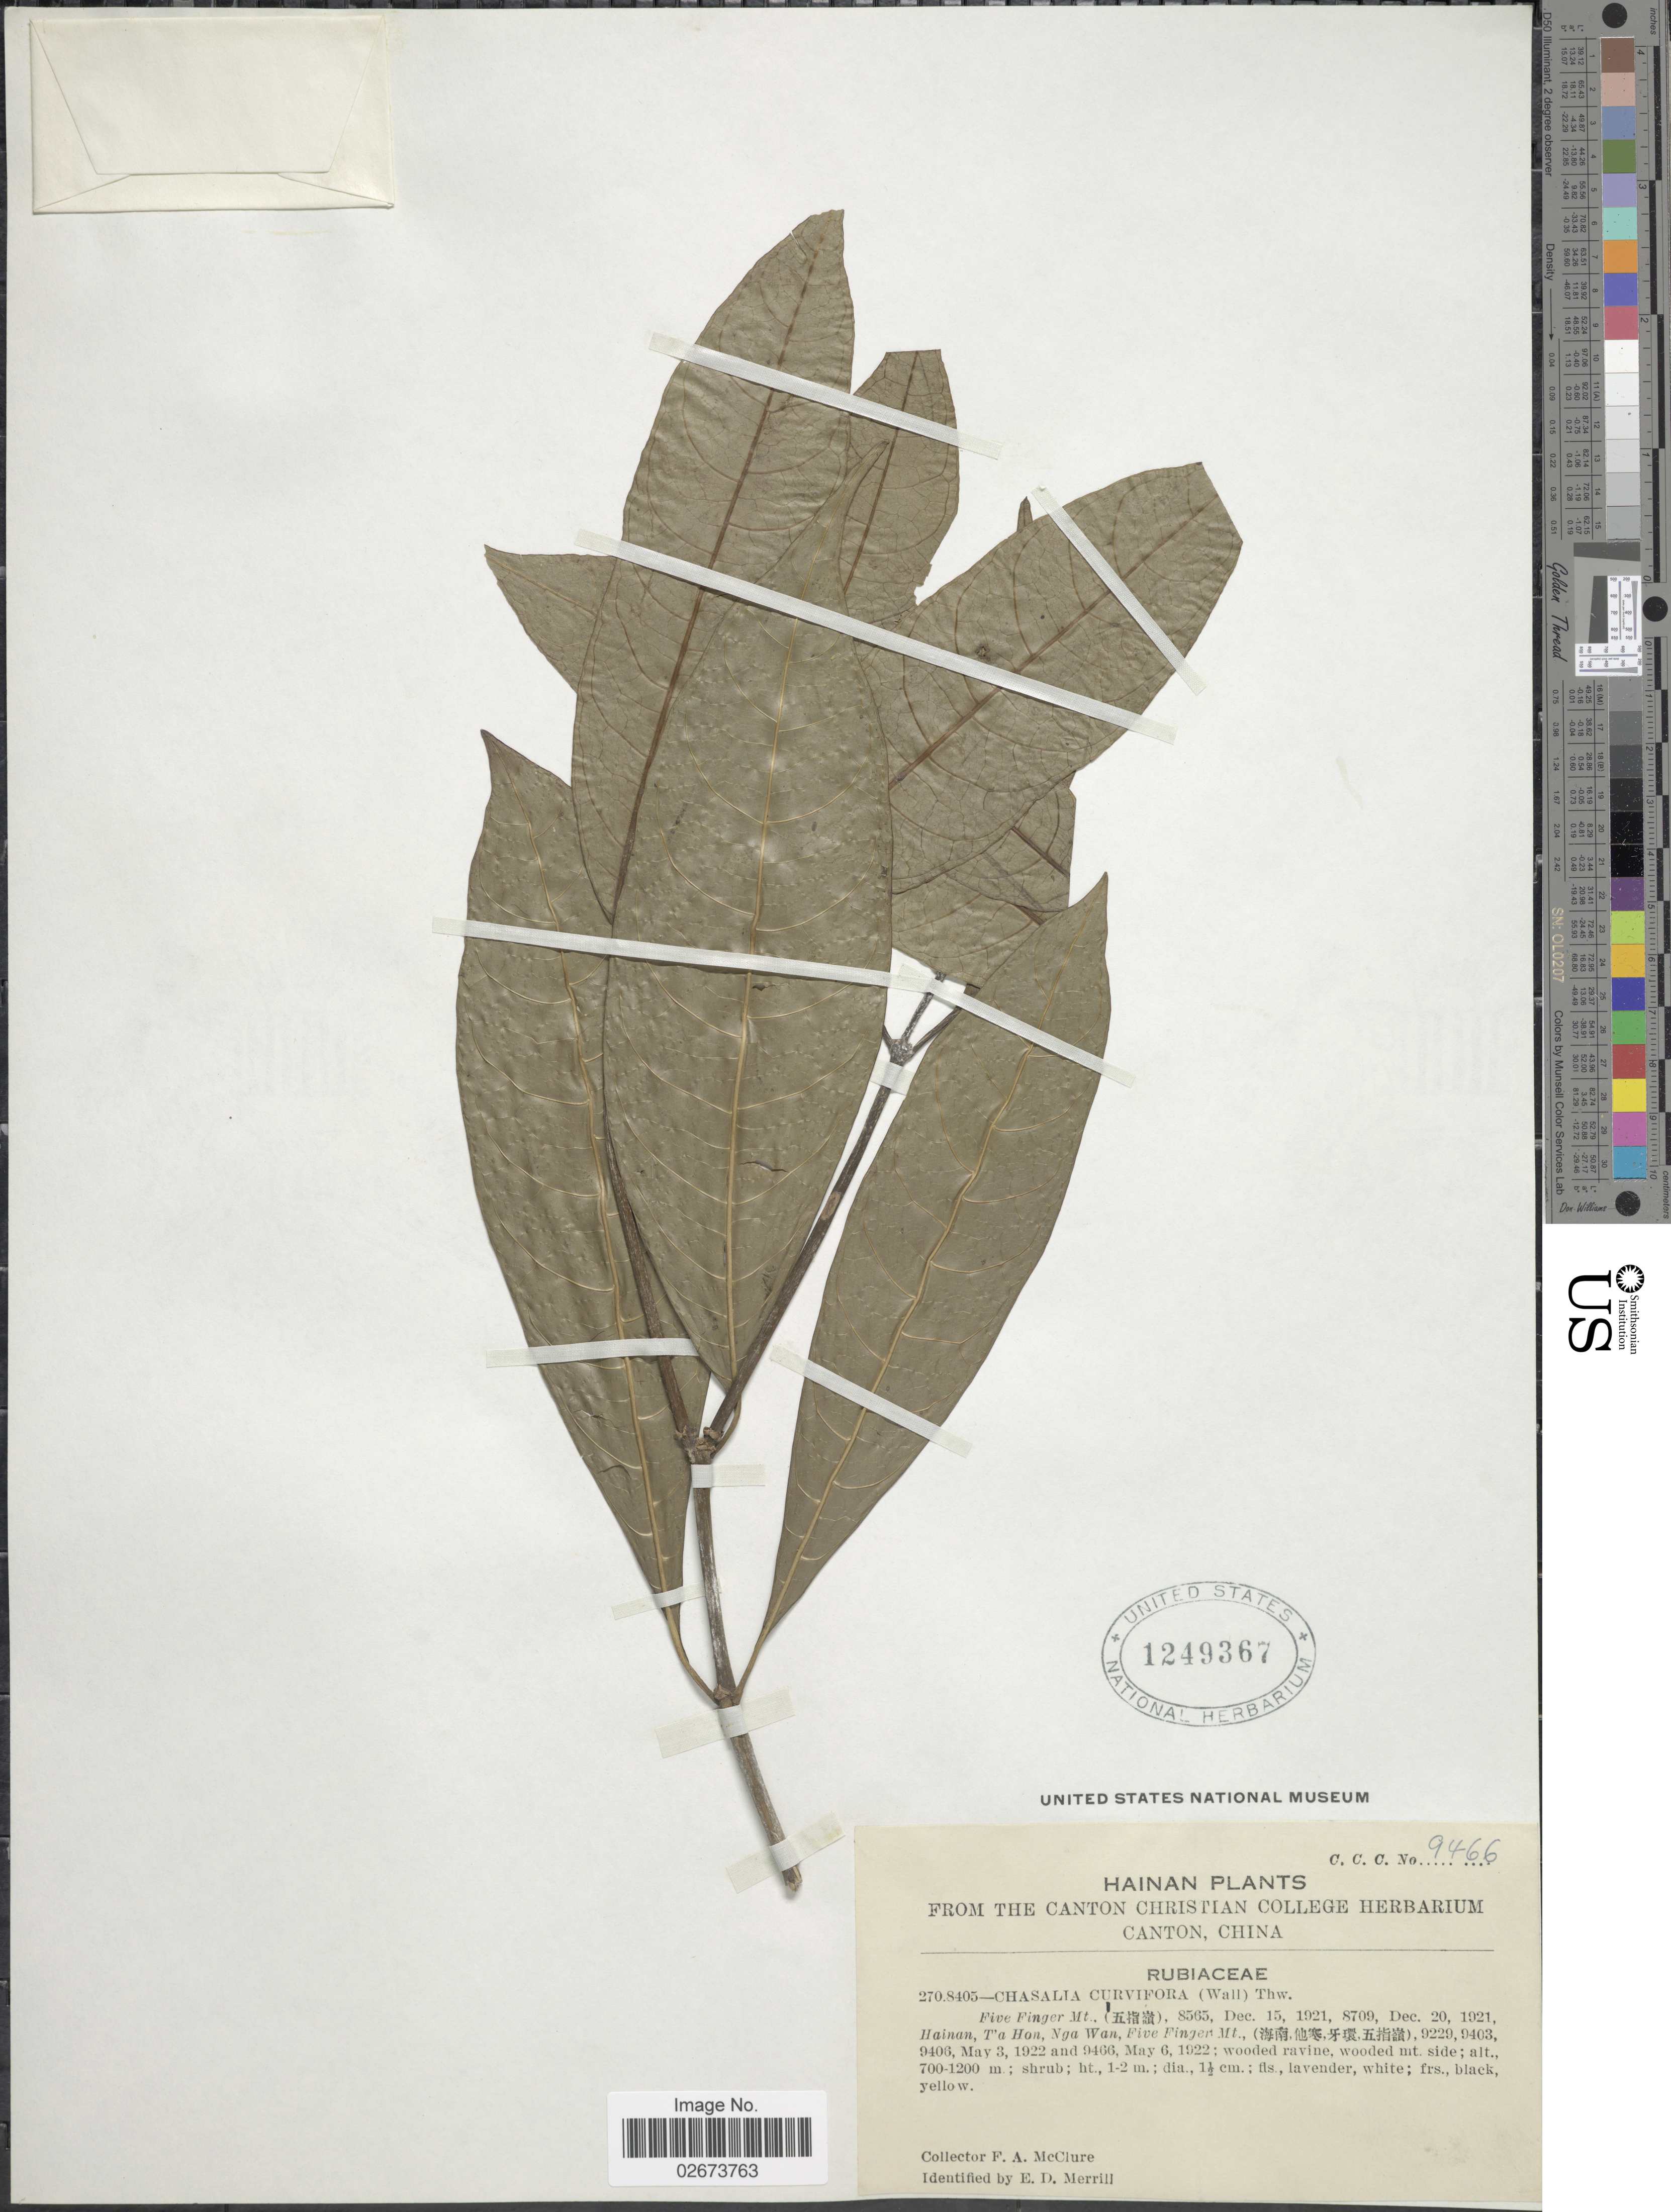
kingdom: Plantae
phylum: Tracheophyta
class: Magnoliopsida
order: Gentianales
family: Rubiaceae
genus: Chassalia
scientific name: Chassalia curviflora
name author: (Wall.) Thwaites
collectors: F. A. McClure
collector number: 9466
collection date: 1922-05-06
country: China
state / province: Hainan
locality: Five Finger Mt., Hainan, T'a Hon, Nga Wan [unsure placement].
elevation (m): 700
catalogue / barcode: US 1249367